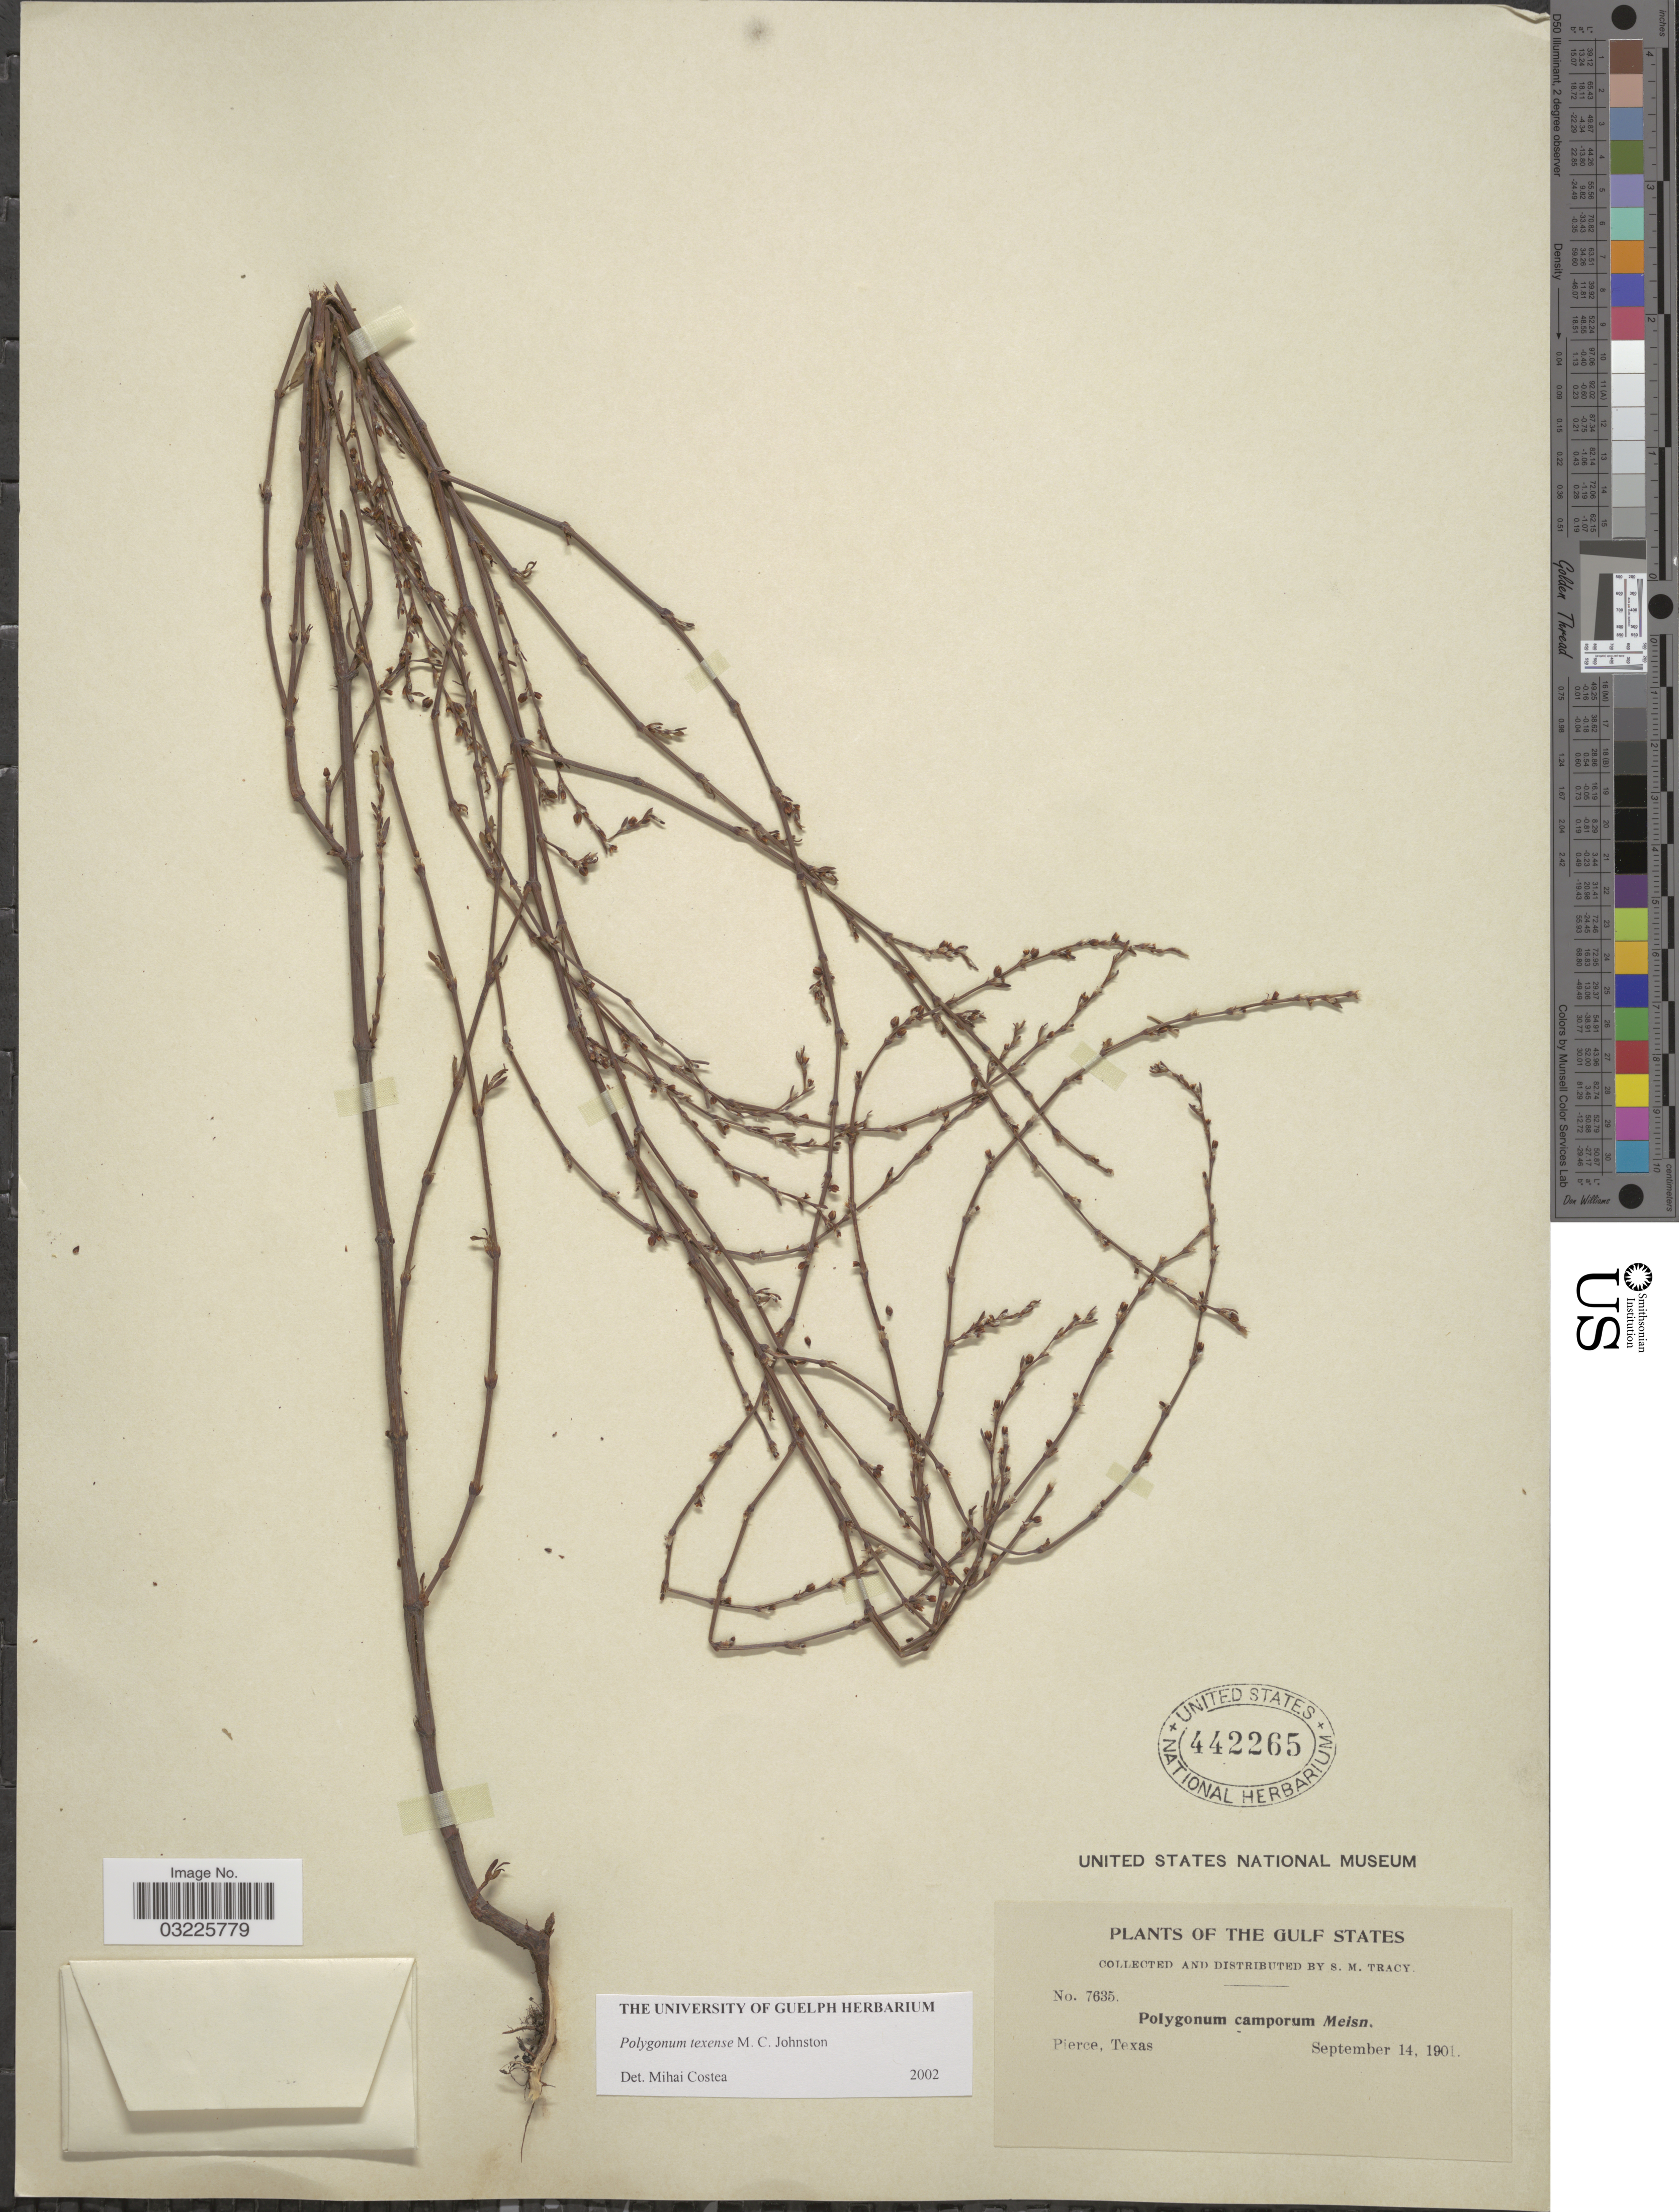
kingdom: Plantae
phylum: Tracheophyta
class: Magnoliopsida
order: Caryophyllales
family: Polygonaceae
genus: Polygonum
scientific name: Polygonum texense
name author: M.C. Johnst.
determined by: Costea, Mihai, Wilfird Laurier University - Herbarium (CANADA)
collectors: S. M. Tracy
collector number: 7635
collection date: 1901-09-14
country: United States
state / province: Texas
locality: The Gulf States. Pierce.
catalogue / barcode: US 442265